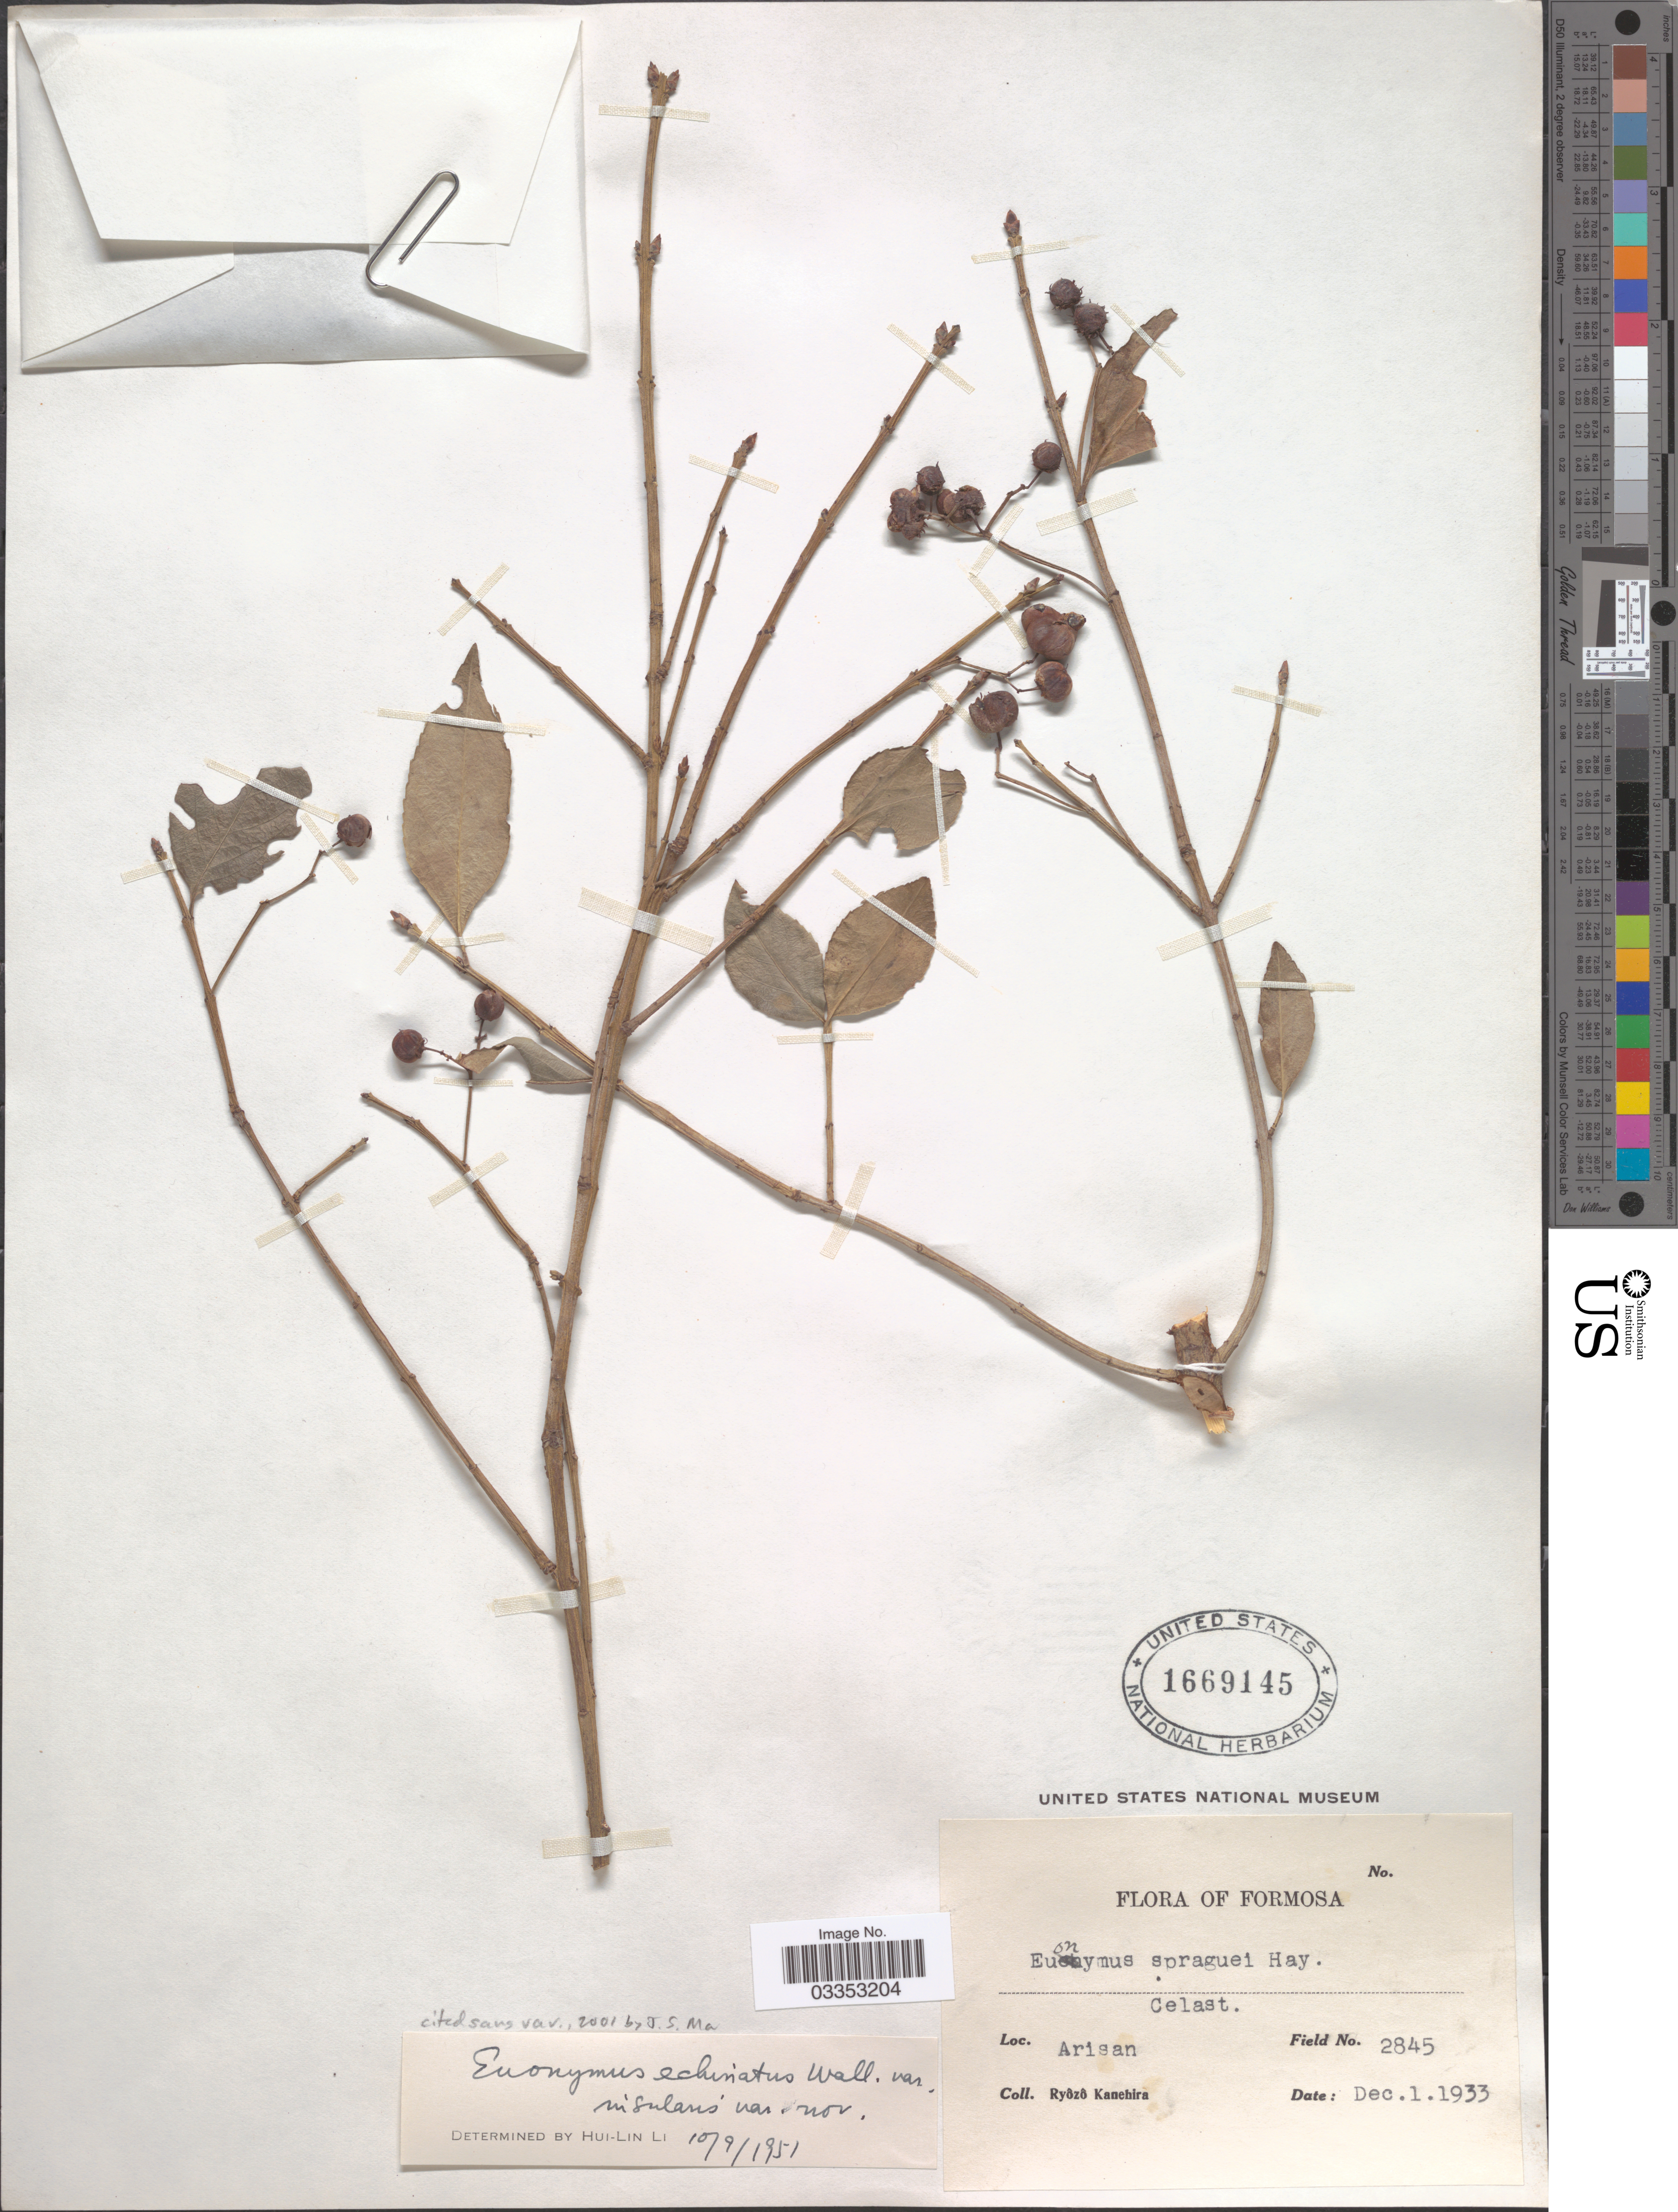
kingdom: Plantae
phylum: Tracheophyta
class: Magnoliopsida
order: Celastrales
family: Celastraceae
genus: Euonymus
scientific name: Euonymus echinata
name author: Wall.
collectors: R. Kanehira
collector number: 2845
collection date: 1933-12-01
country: Taiwan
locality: Formosa. Arisan.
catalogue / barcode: US 1669145